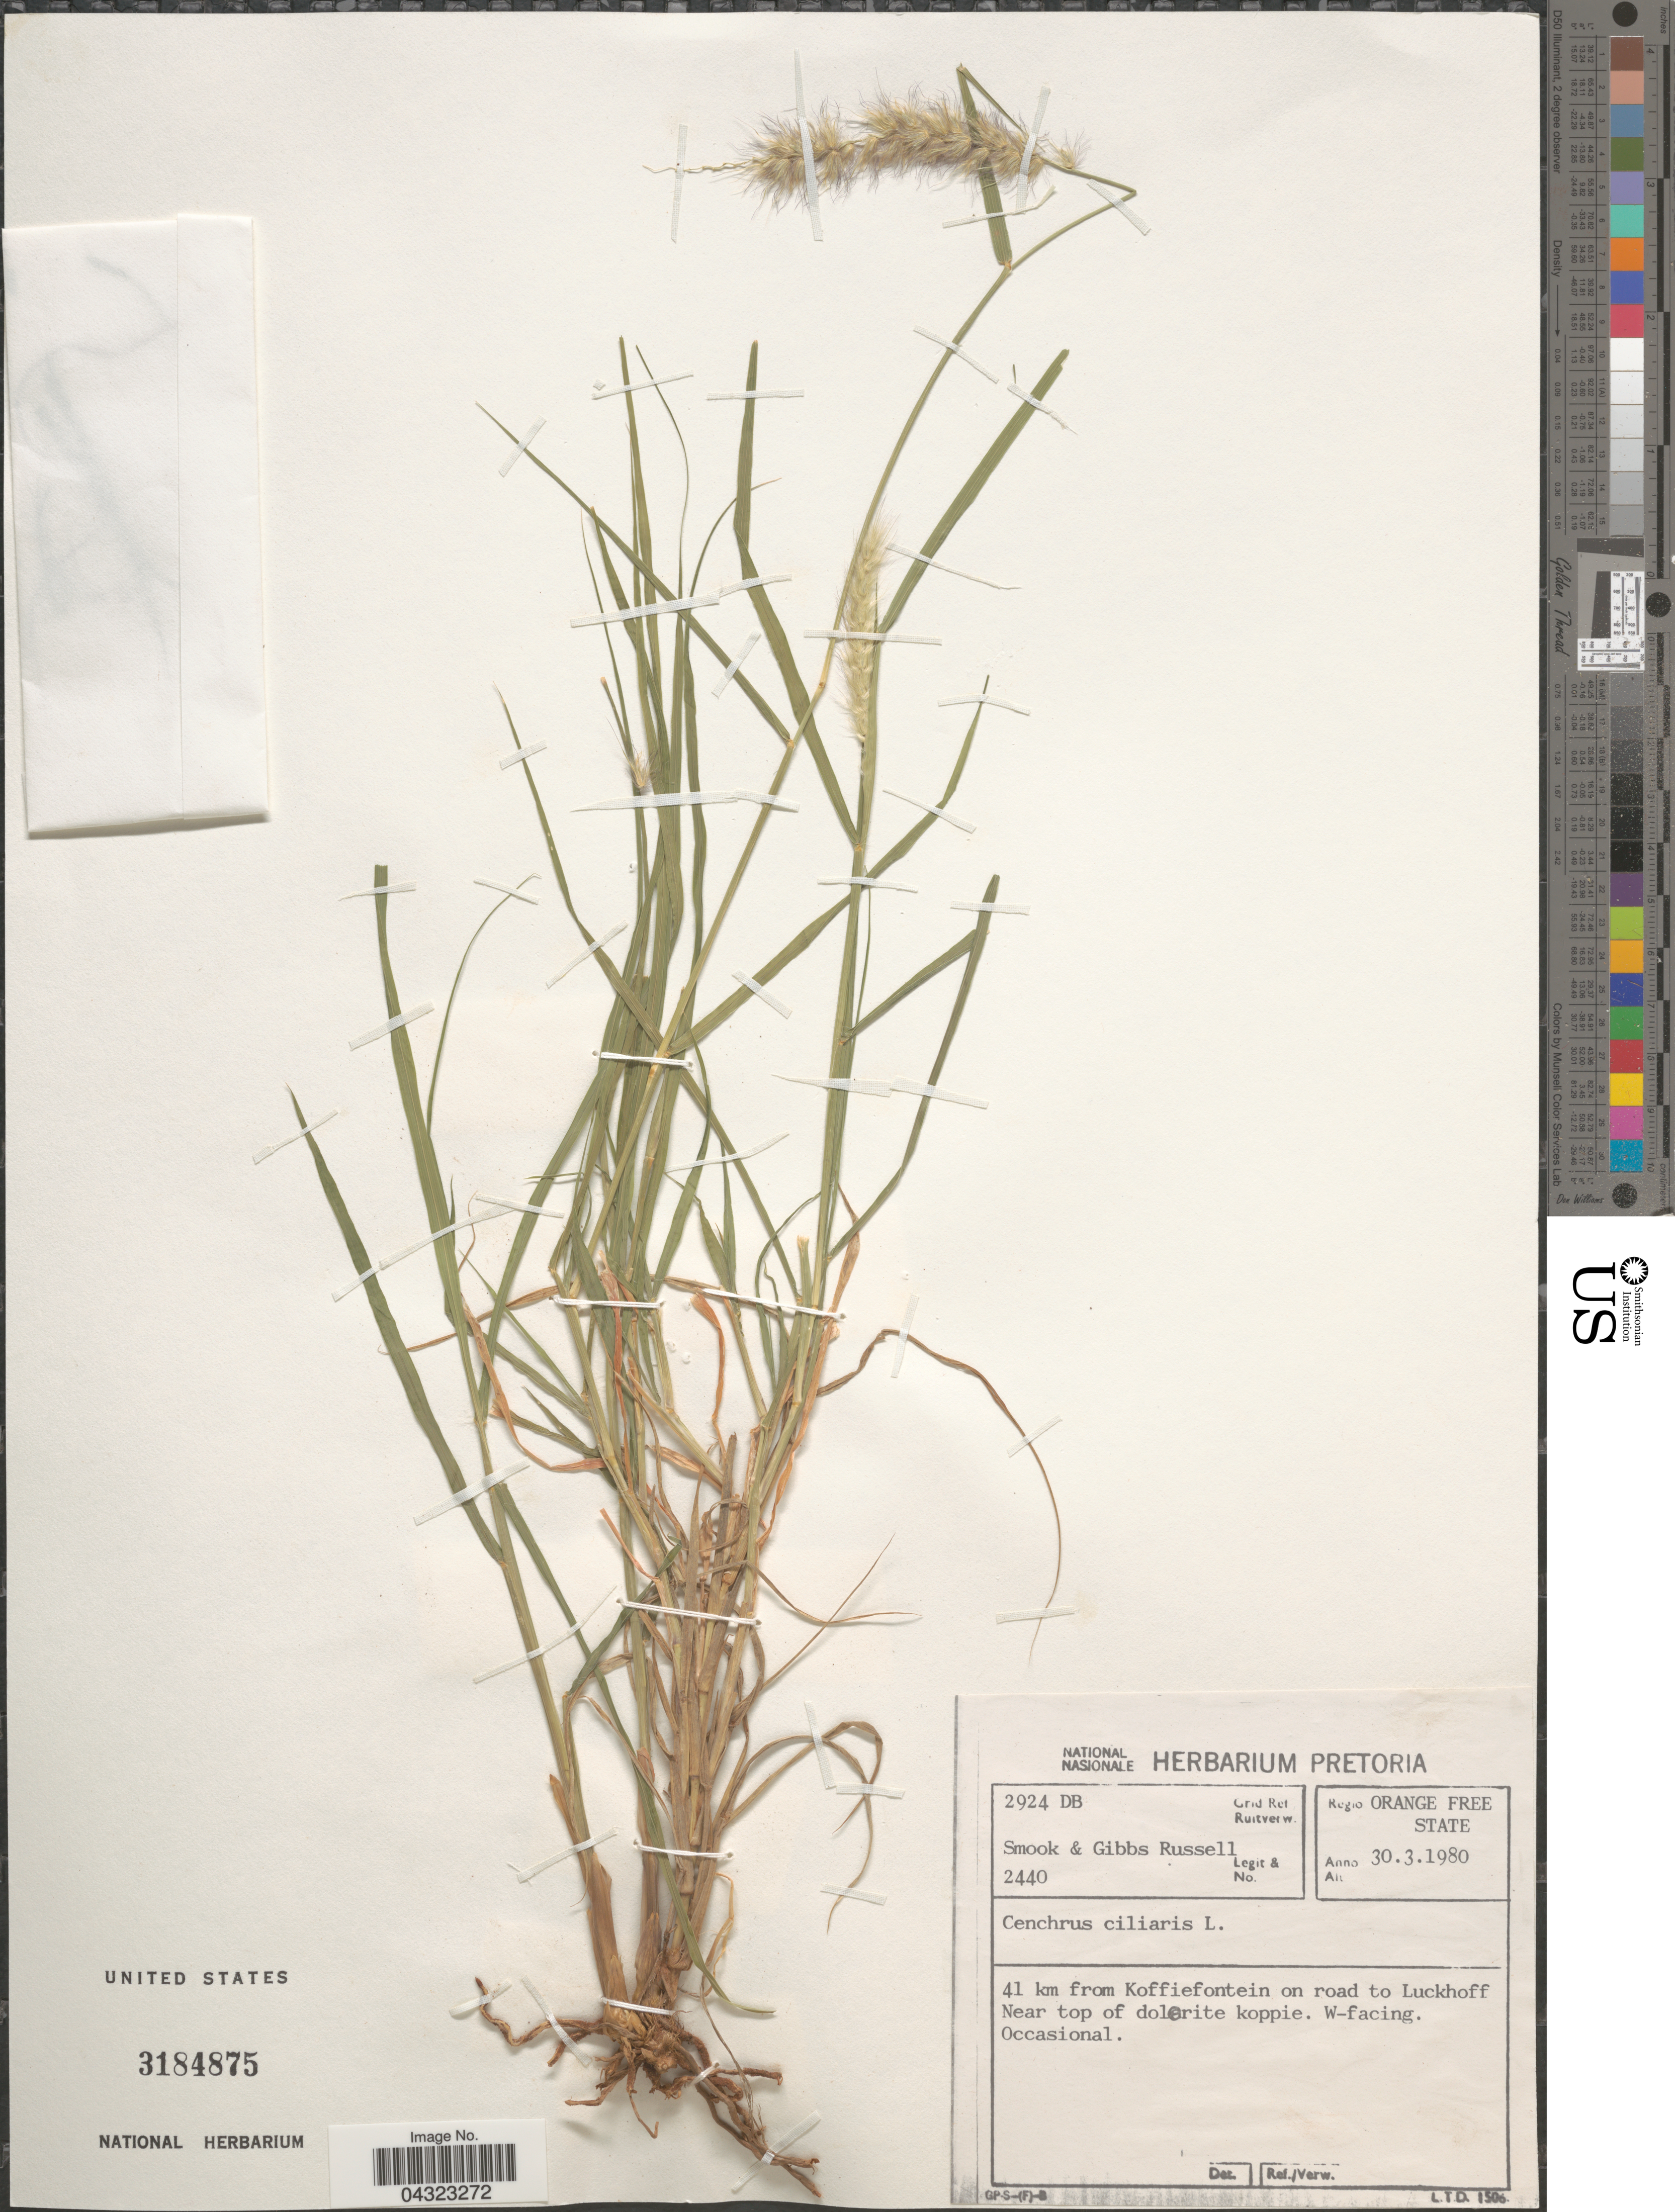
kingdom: Plantae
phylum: Tracheophyta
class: Liliopsida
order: Poales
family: Poaceae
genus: Cenchrus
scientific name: Cenchrus ciliaris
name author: L.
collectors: L. Smook & G. Russell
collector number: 2440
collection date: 1980-03-30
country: South Africa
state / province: Free State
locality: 2924 DB Grid Ref Ruitverw. Regio Orange Free State. 41 km from Koffiefontein on road to Luckhoff. Near top of dolorite koppie. W-facing.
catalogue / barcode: US 3184875